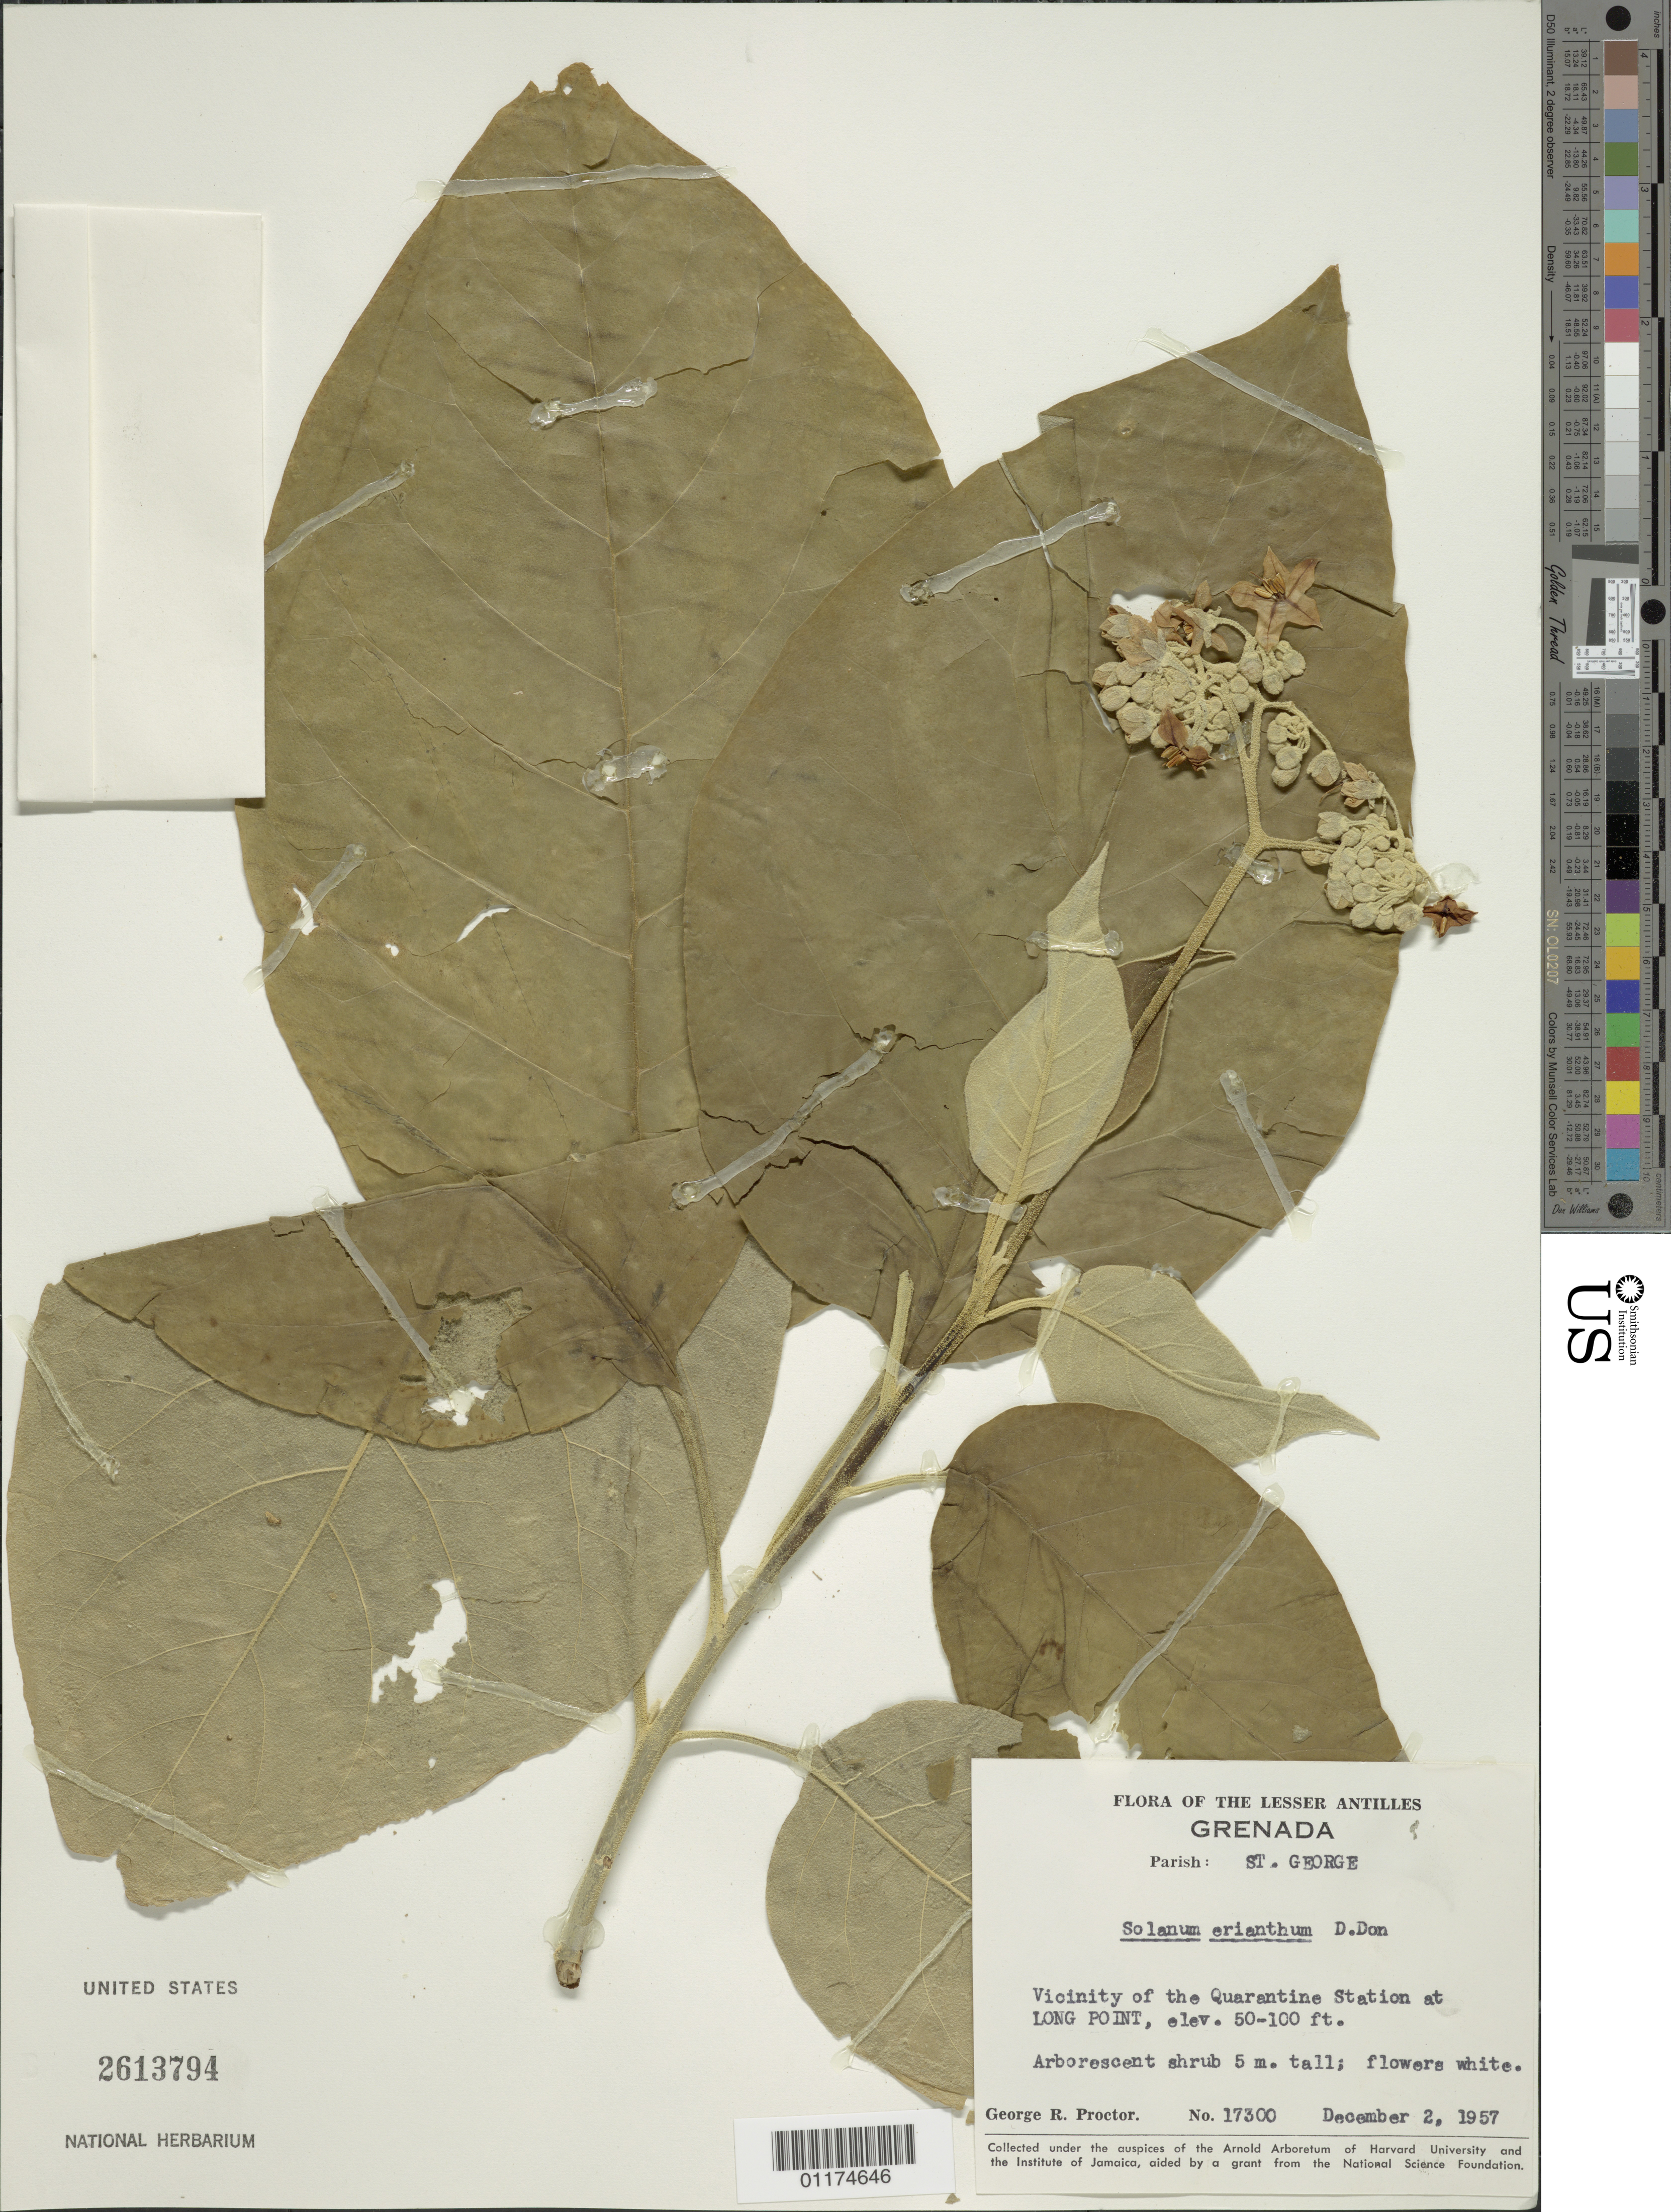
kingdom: Plantae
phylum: Tracheophyta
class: Magnoliopsida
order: Solanales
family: Solanaceae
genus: Solanum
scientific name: Solanum erianthum var. erianthum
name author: D. Don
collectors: G. R. Proctor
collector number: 17300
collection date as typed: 02 Dec 1957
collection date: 1957-12-02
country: Grenada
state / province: Saint George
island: Grenada I.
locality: Vicinity of the Quarantine Station at LONG POINTE,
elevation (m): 15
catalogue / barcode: US 2613794